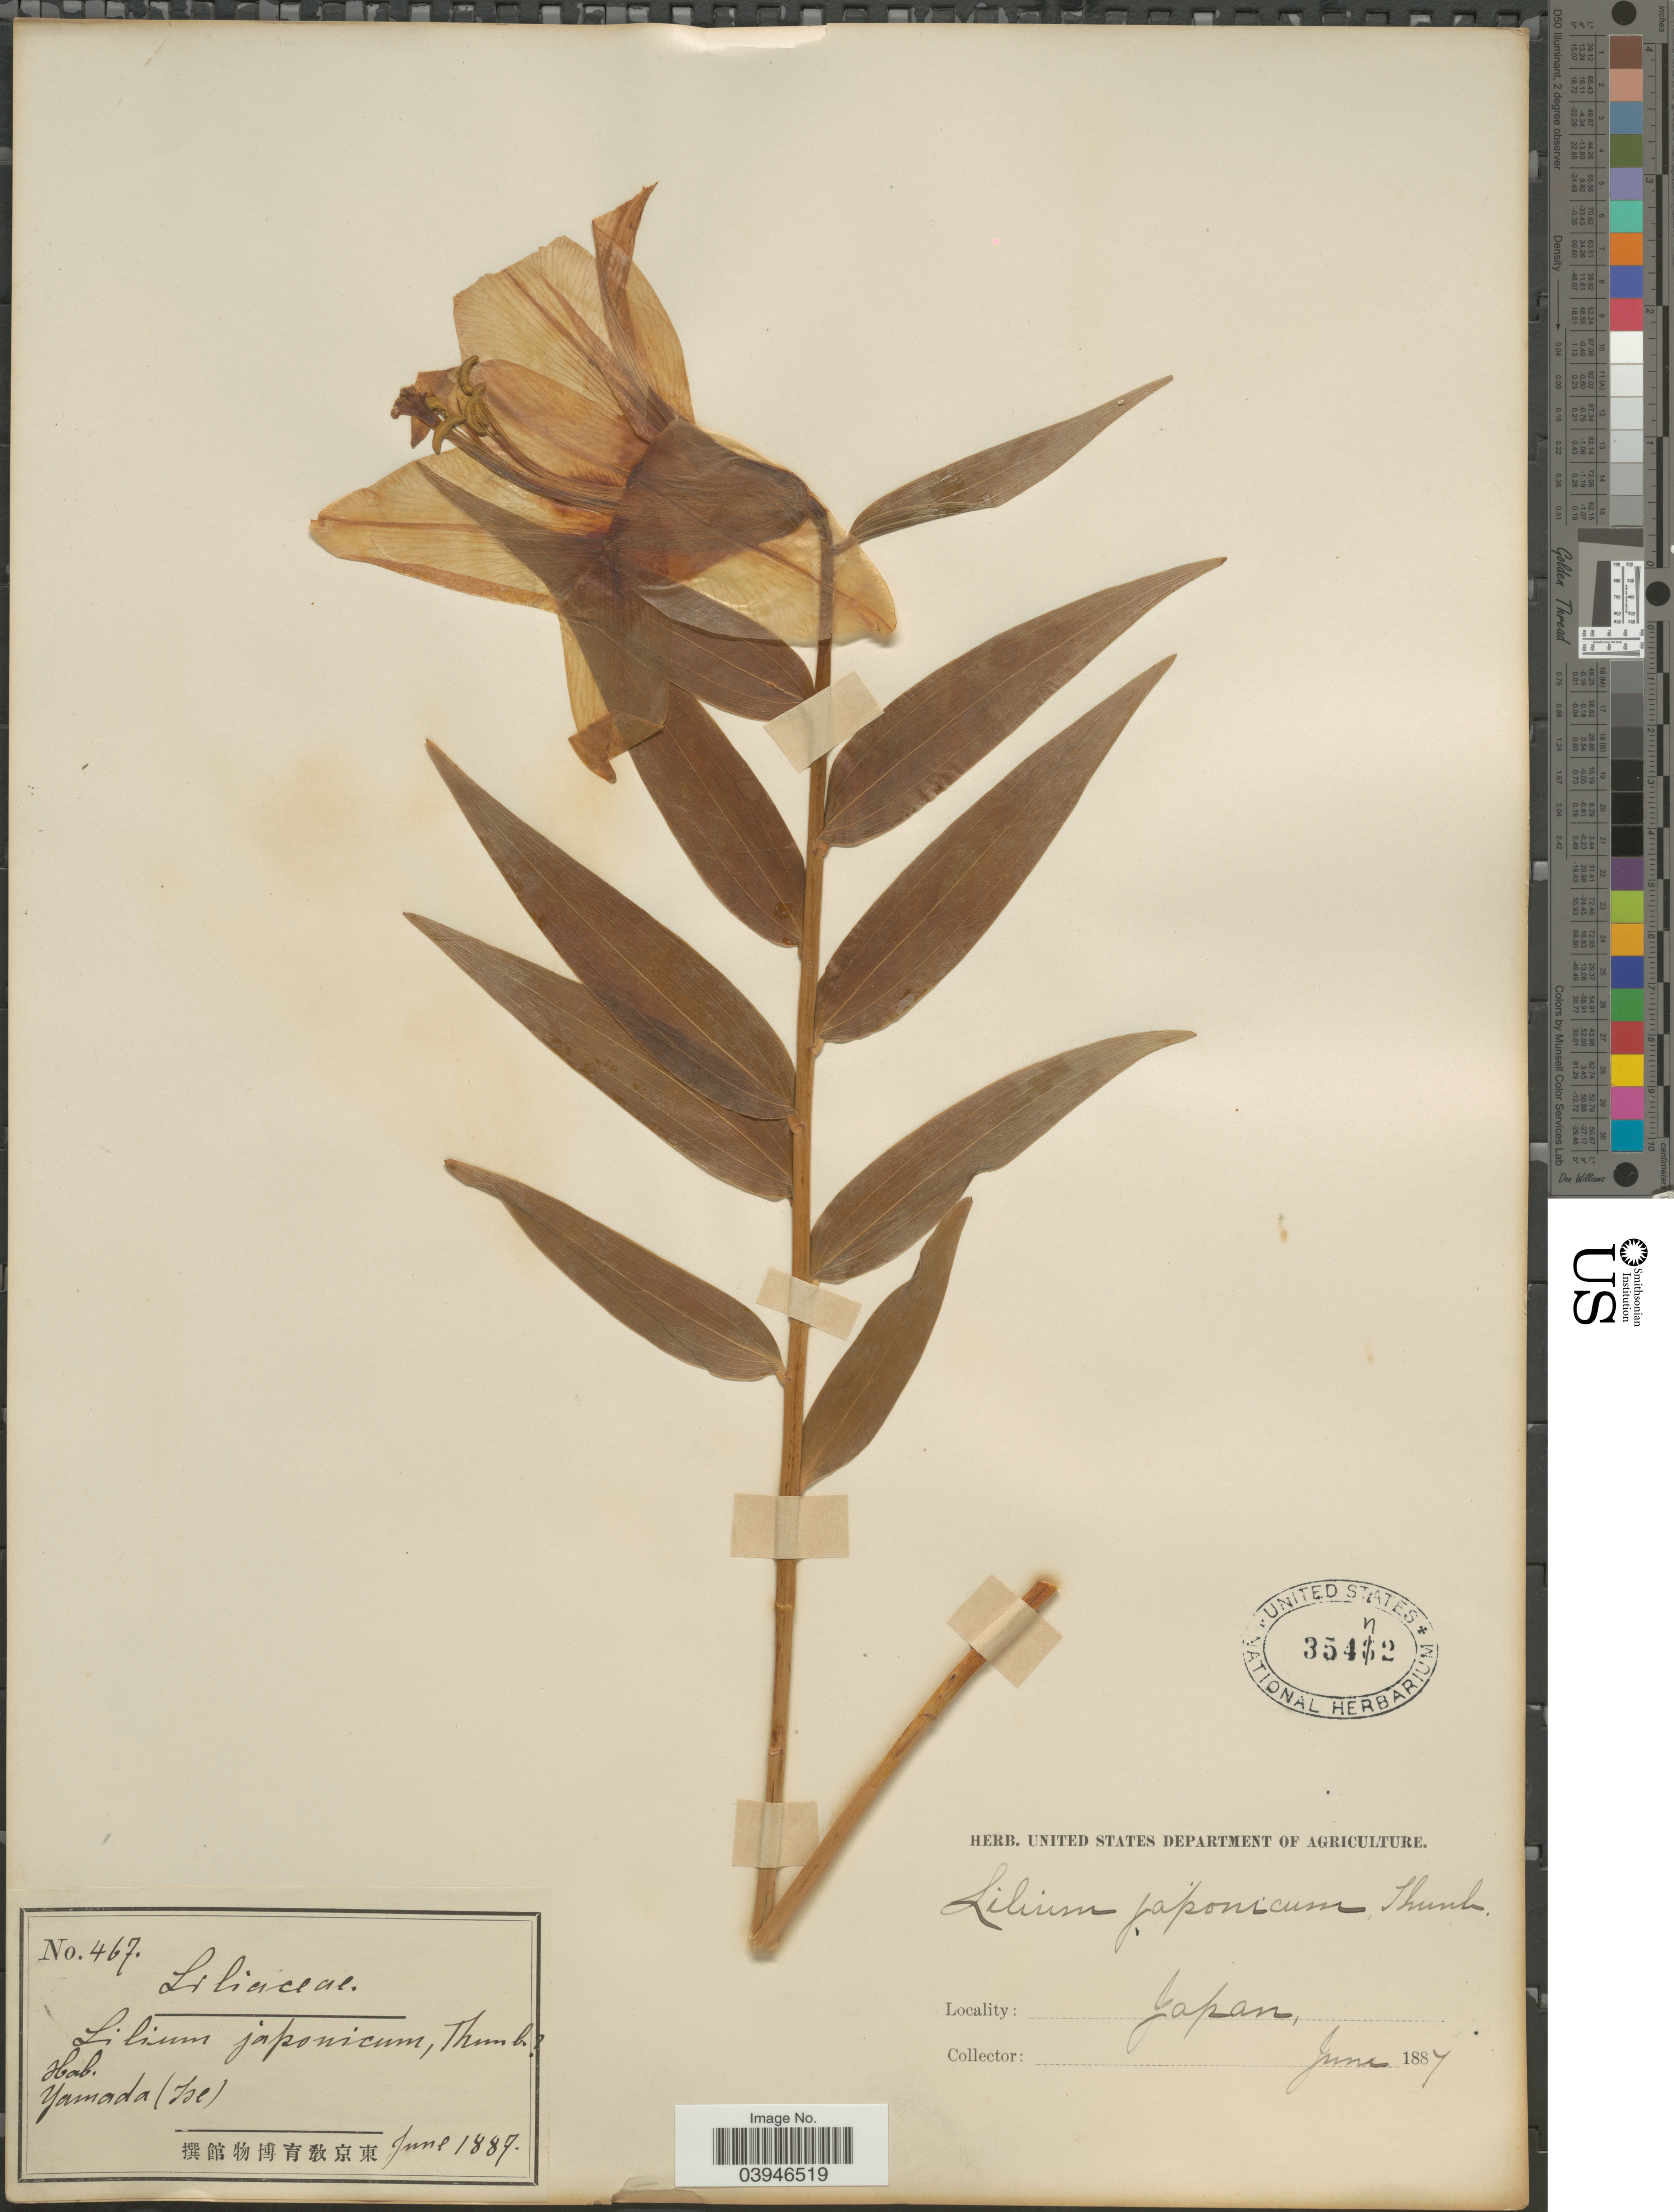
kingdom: Plantae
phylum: Tracheophyta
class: Liliopsida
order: Liliales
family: Liliaceae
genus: Lilium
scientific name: Lilium japonicum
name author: Thunb.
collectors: I. Yamada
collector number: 467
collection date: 1887-06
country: Japan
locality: Yamada (Ise)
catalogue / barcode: US 25472